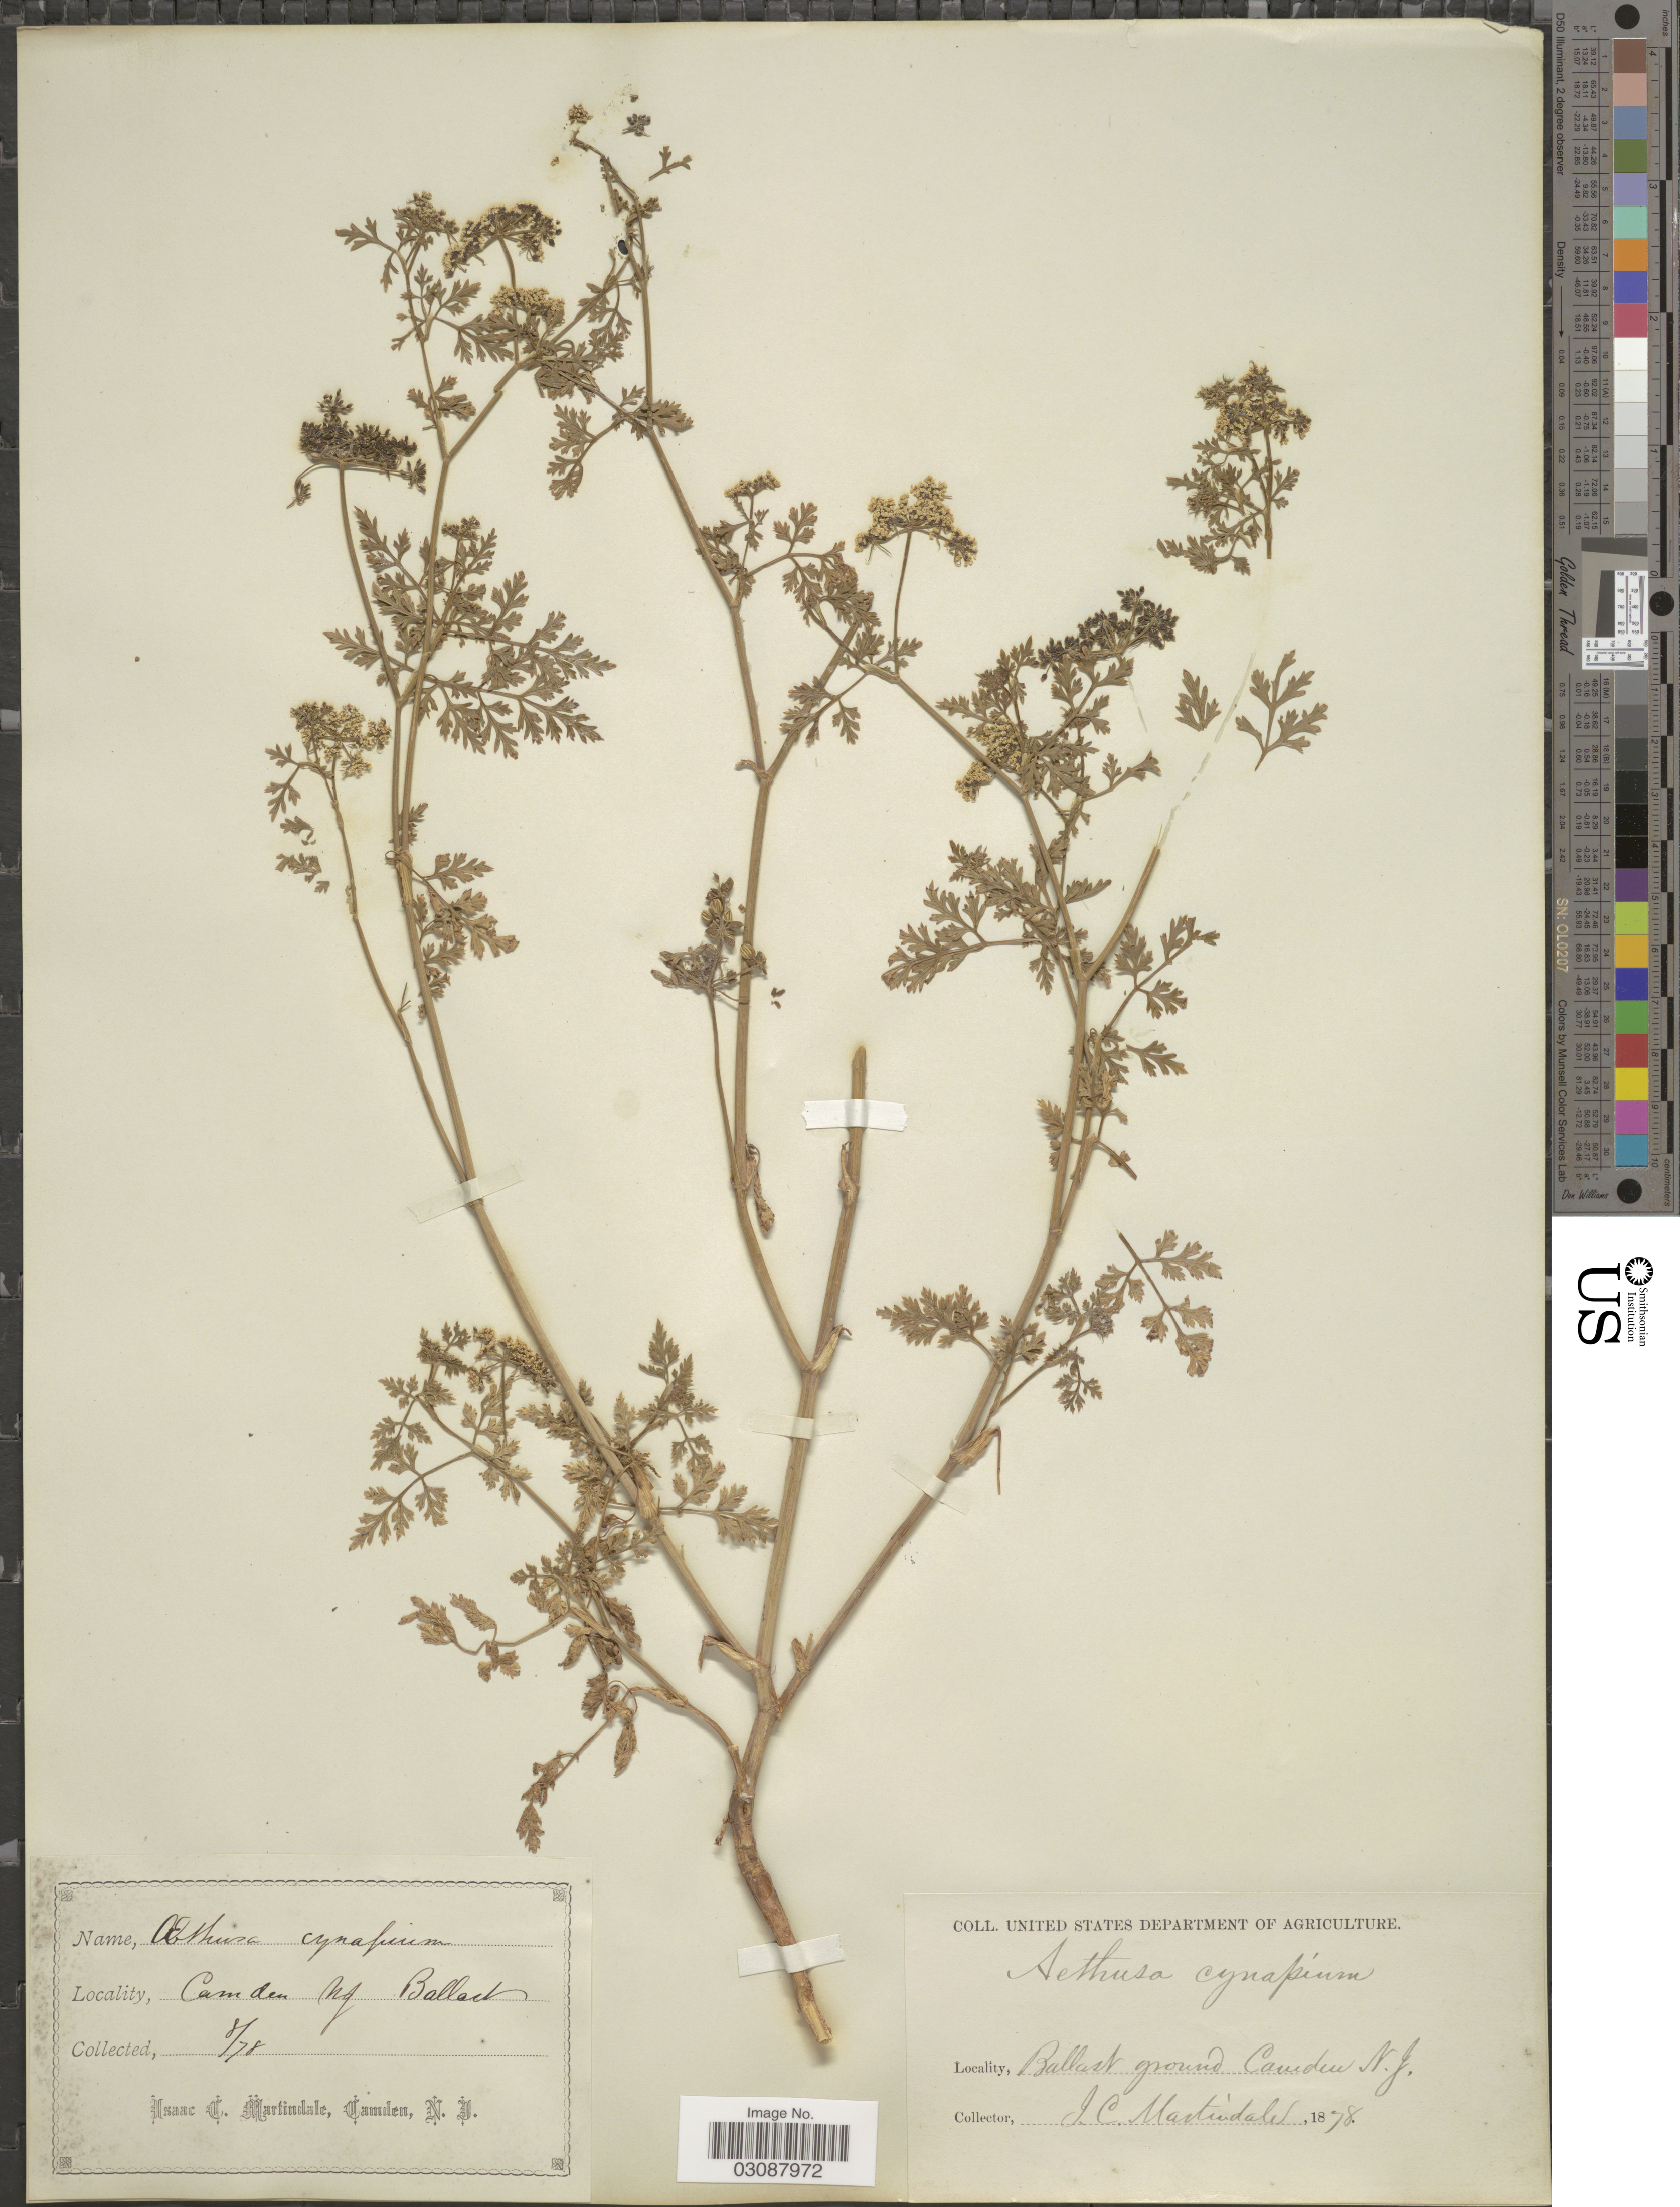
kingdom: Plantae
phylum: Tracheophyta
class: Magnoliopsida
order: Apiales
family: Apiaceae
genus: Aethusa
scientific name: Aethusa cynapium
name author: L.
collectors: I. C. Martindale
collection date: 1878-08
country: United States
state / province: New Jersey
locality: Ballast ground Camden N.J. Camden.